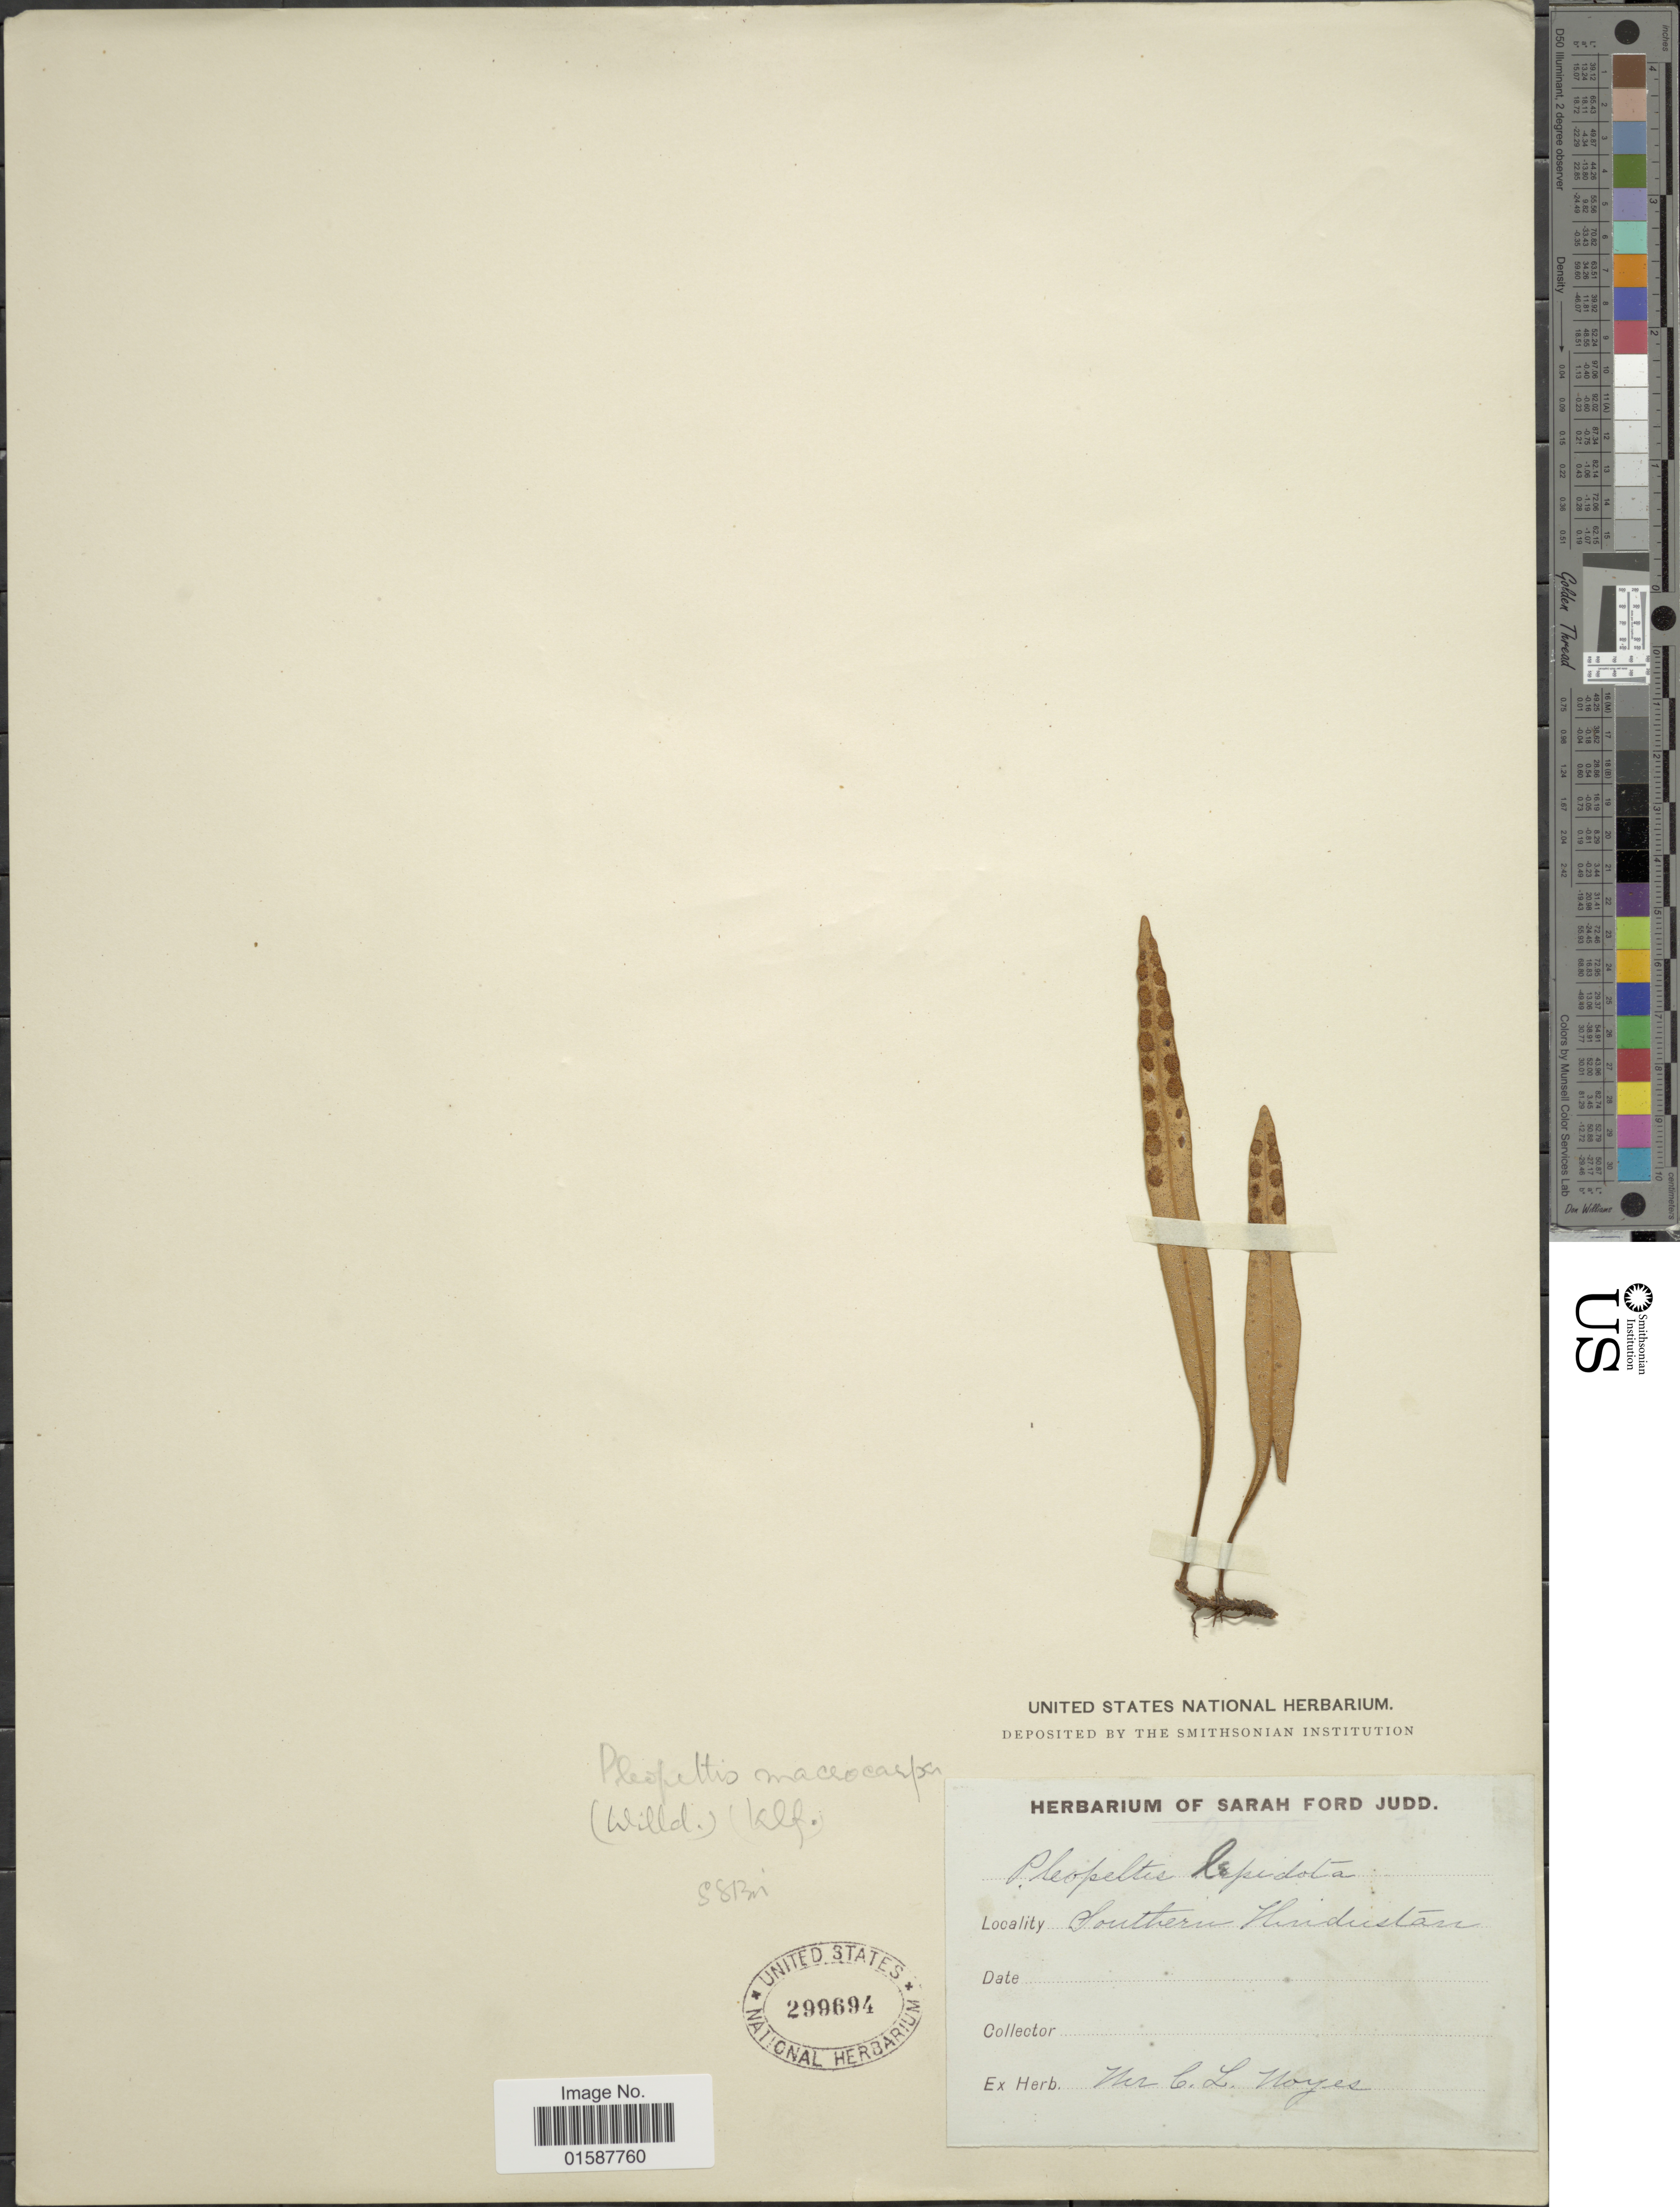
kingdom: Plantae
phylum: Tracheophyta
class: Polypodiopsida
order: Polypodiales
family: Polypodiaceae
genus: Lepisorus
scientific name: Lepisorus lanceolatum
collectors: ex herb. C. L. Noyes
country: India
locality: Southern Hindustan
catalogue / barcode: US 299694